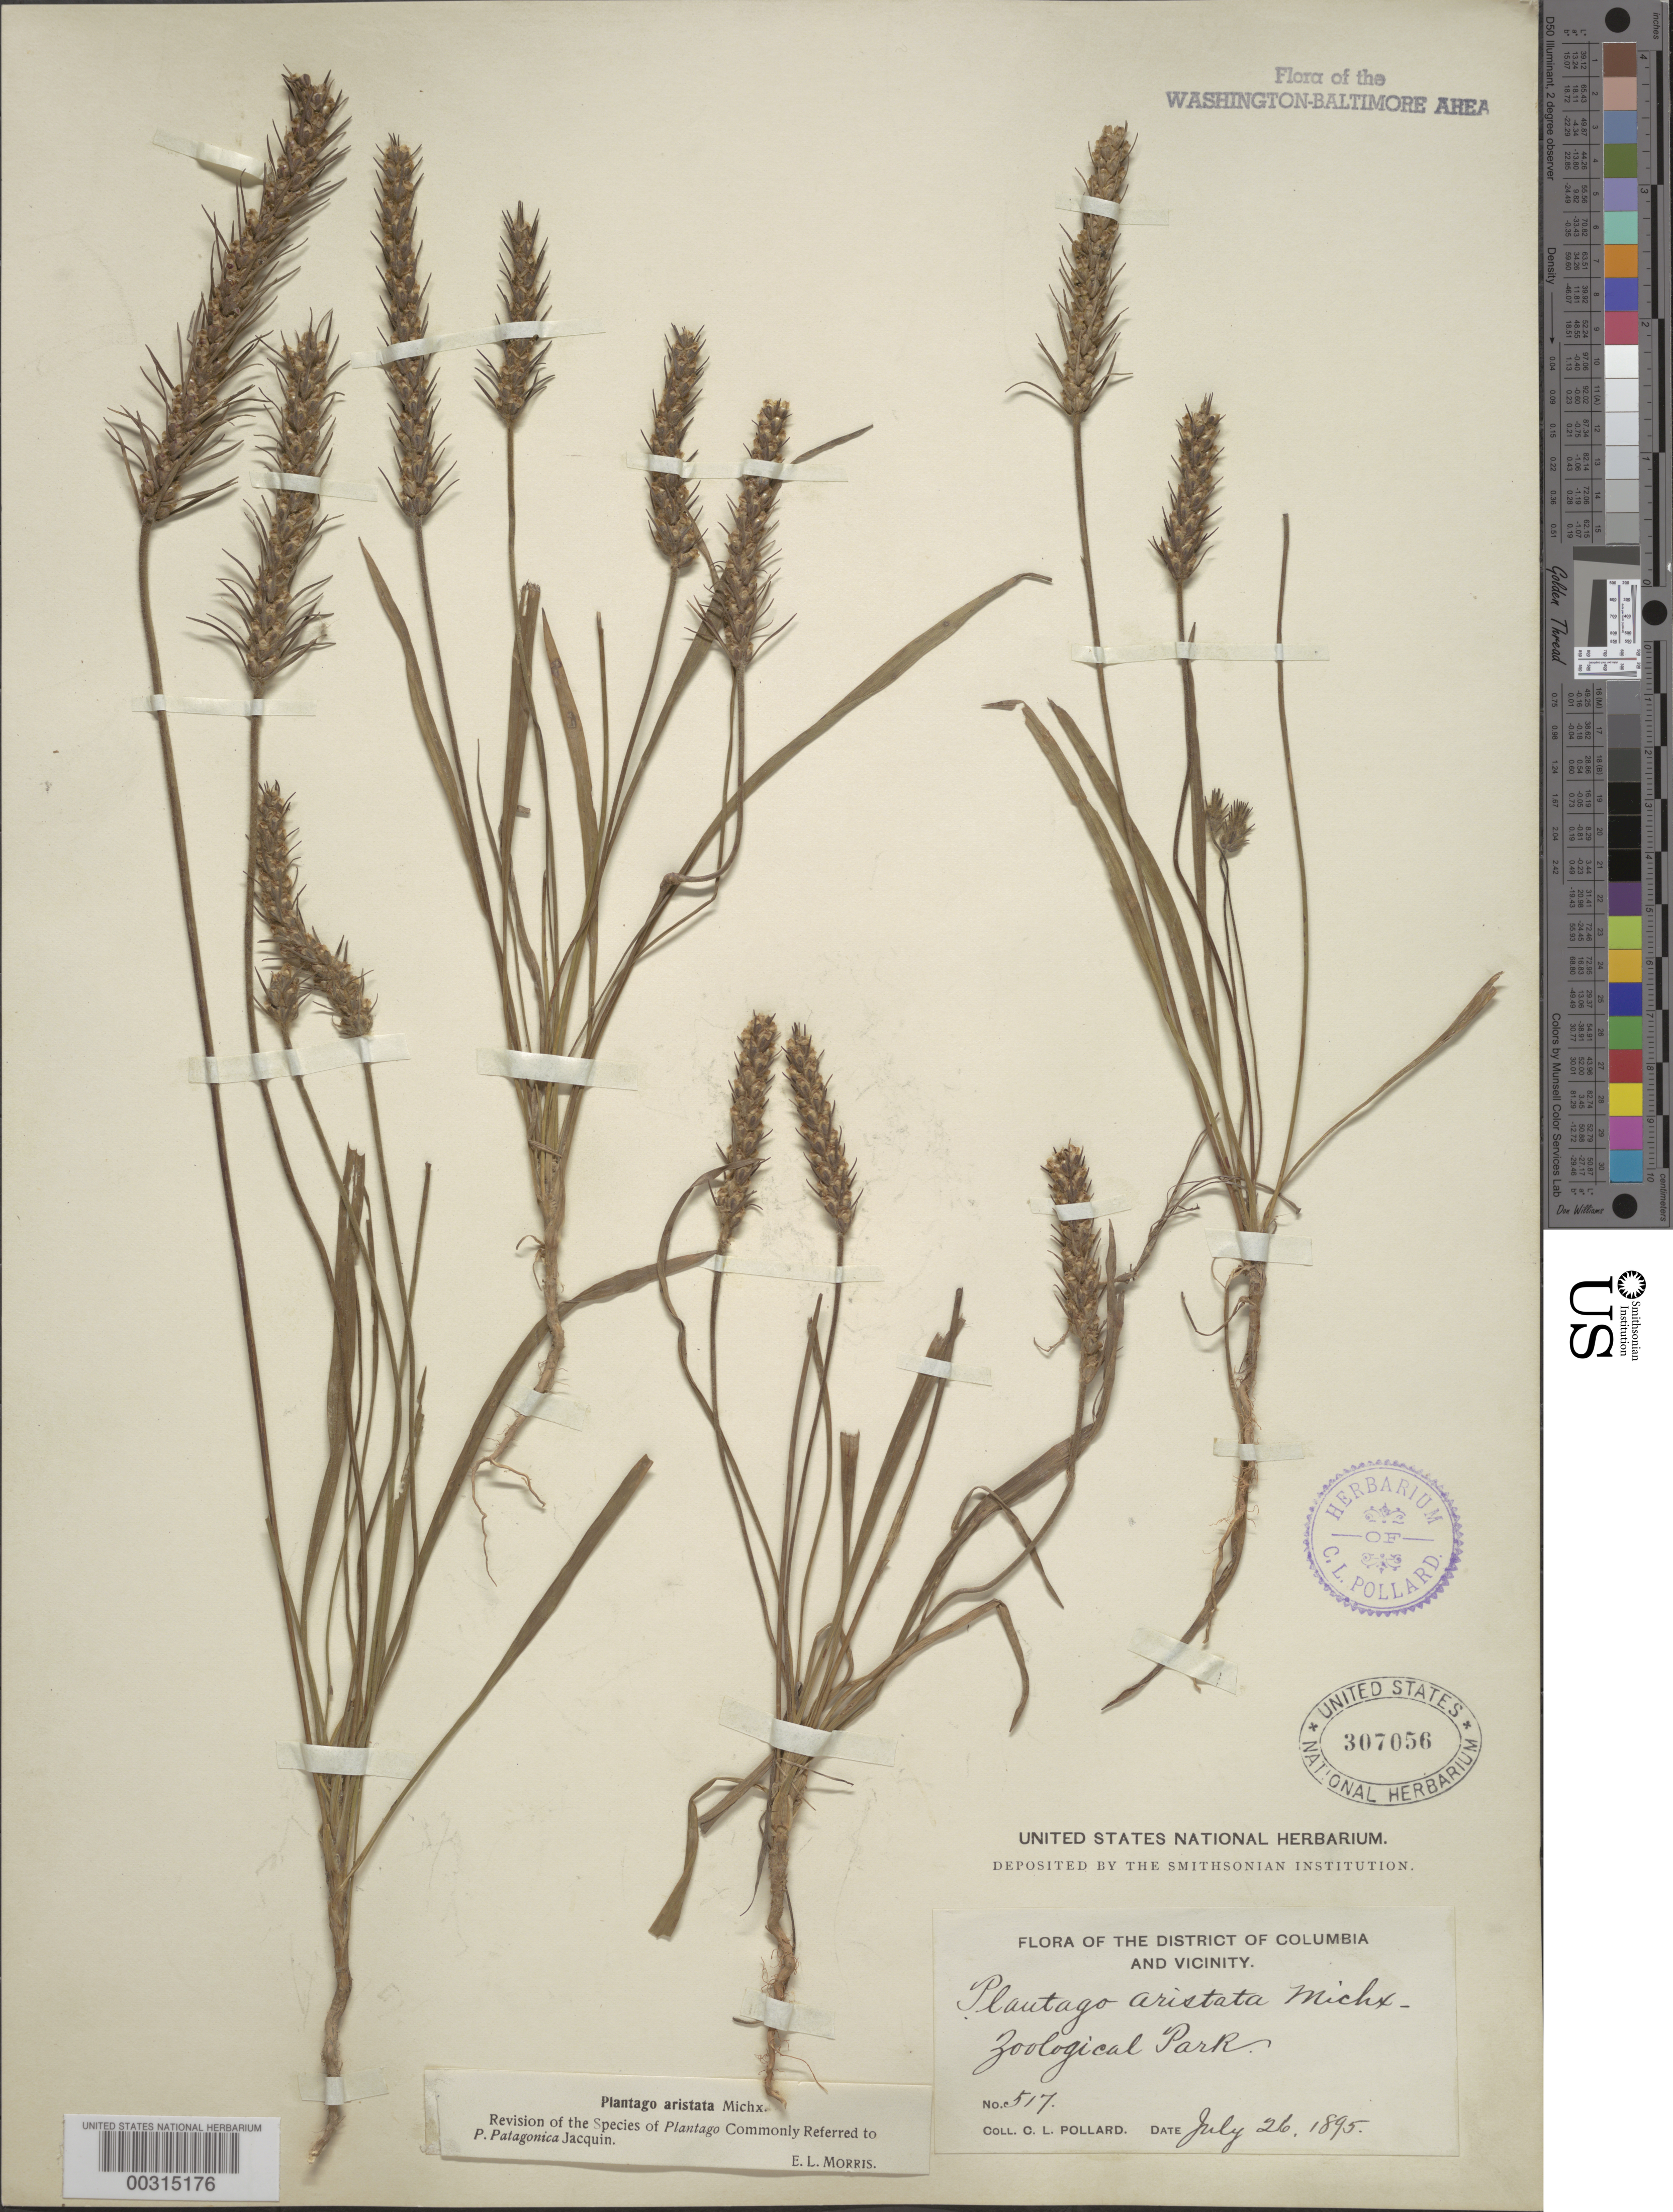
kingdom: Plantae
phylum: Tracheophyta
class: Magnoliopsida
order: Lamiales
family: Plantaginaceae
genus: Plantago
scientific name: Plantago aristata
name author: Michx.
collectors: C. L. Pollard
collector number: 517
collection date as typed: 26 Jul 1895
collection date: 1895-07-26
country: United States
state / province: District of Columbia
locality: Zoological Park Rock Creek Park and Vicinity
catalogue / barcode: US 307056